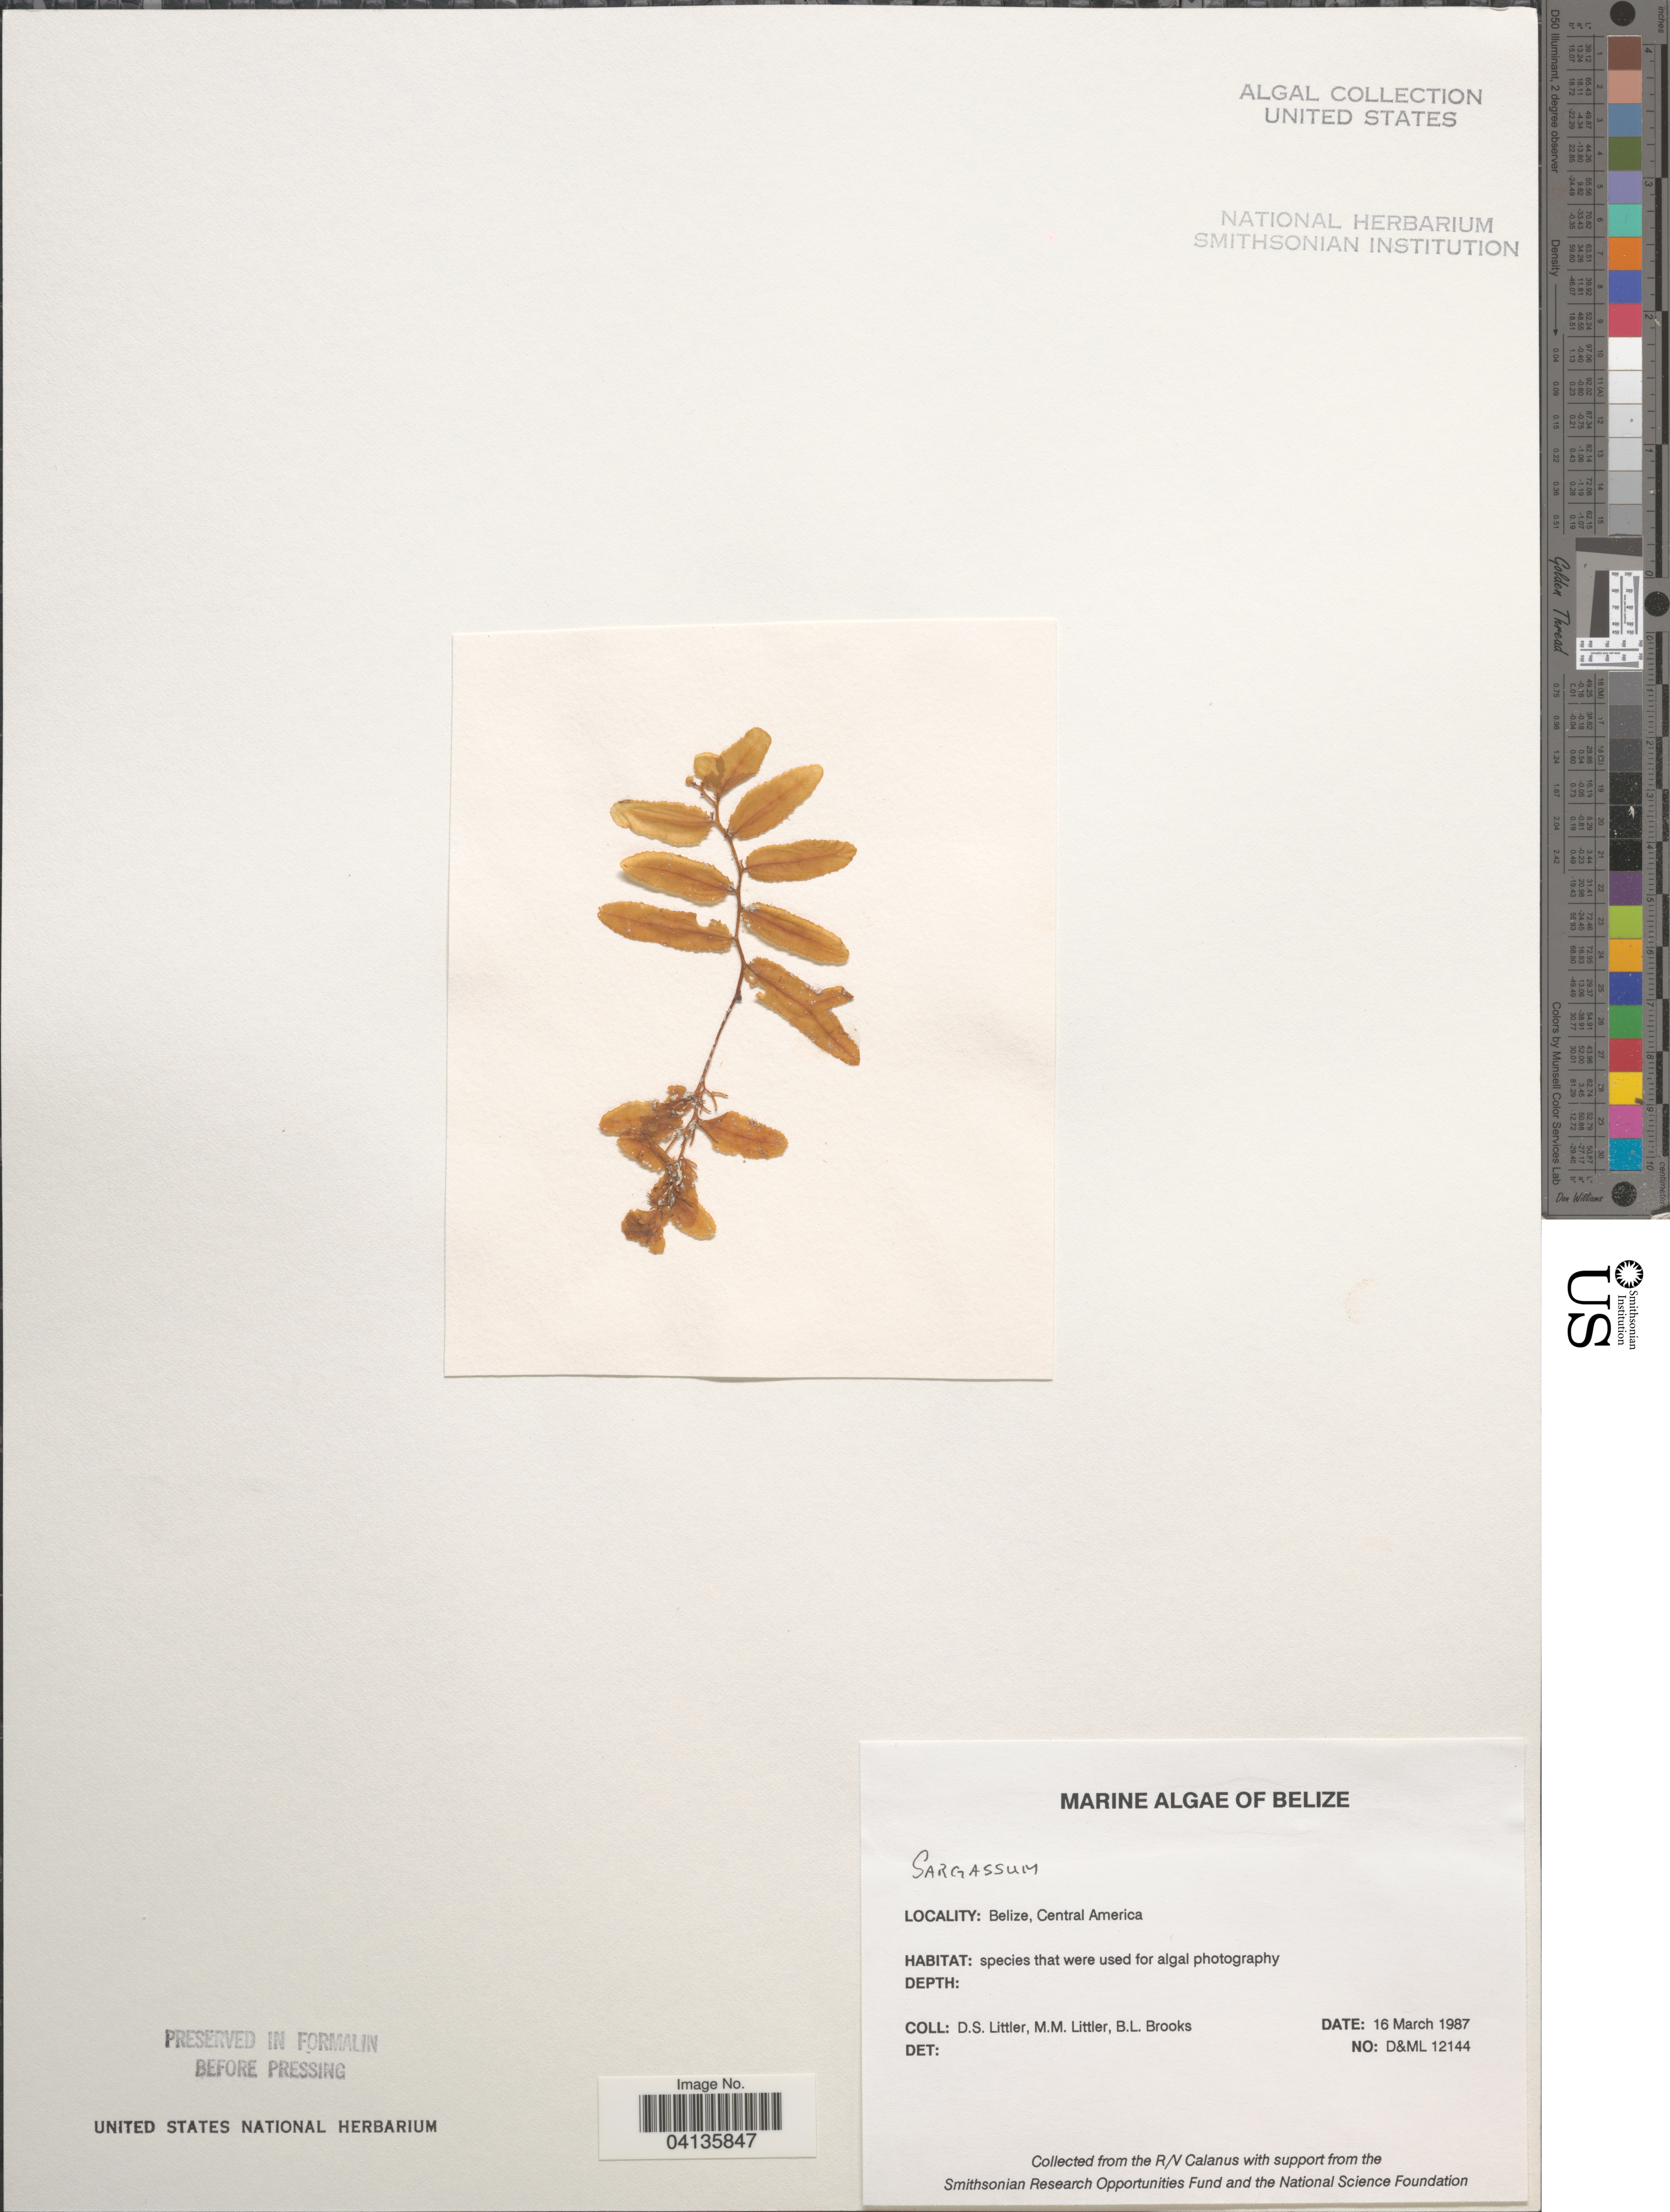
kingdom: Chromista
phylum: Ochrophyta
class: Phaeophyceae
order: Fucales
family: Sargassaceae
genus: Sargassum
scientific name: Sargassum sp.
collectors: D. S. Littler & B. Brooks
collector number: D&ML 12144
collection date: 1987-03-16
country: Belize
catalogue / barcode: US 238689